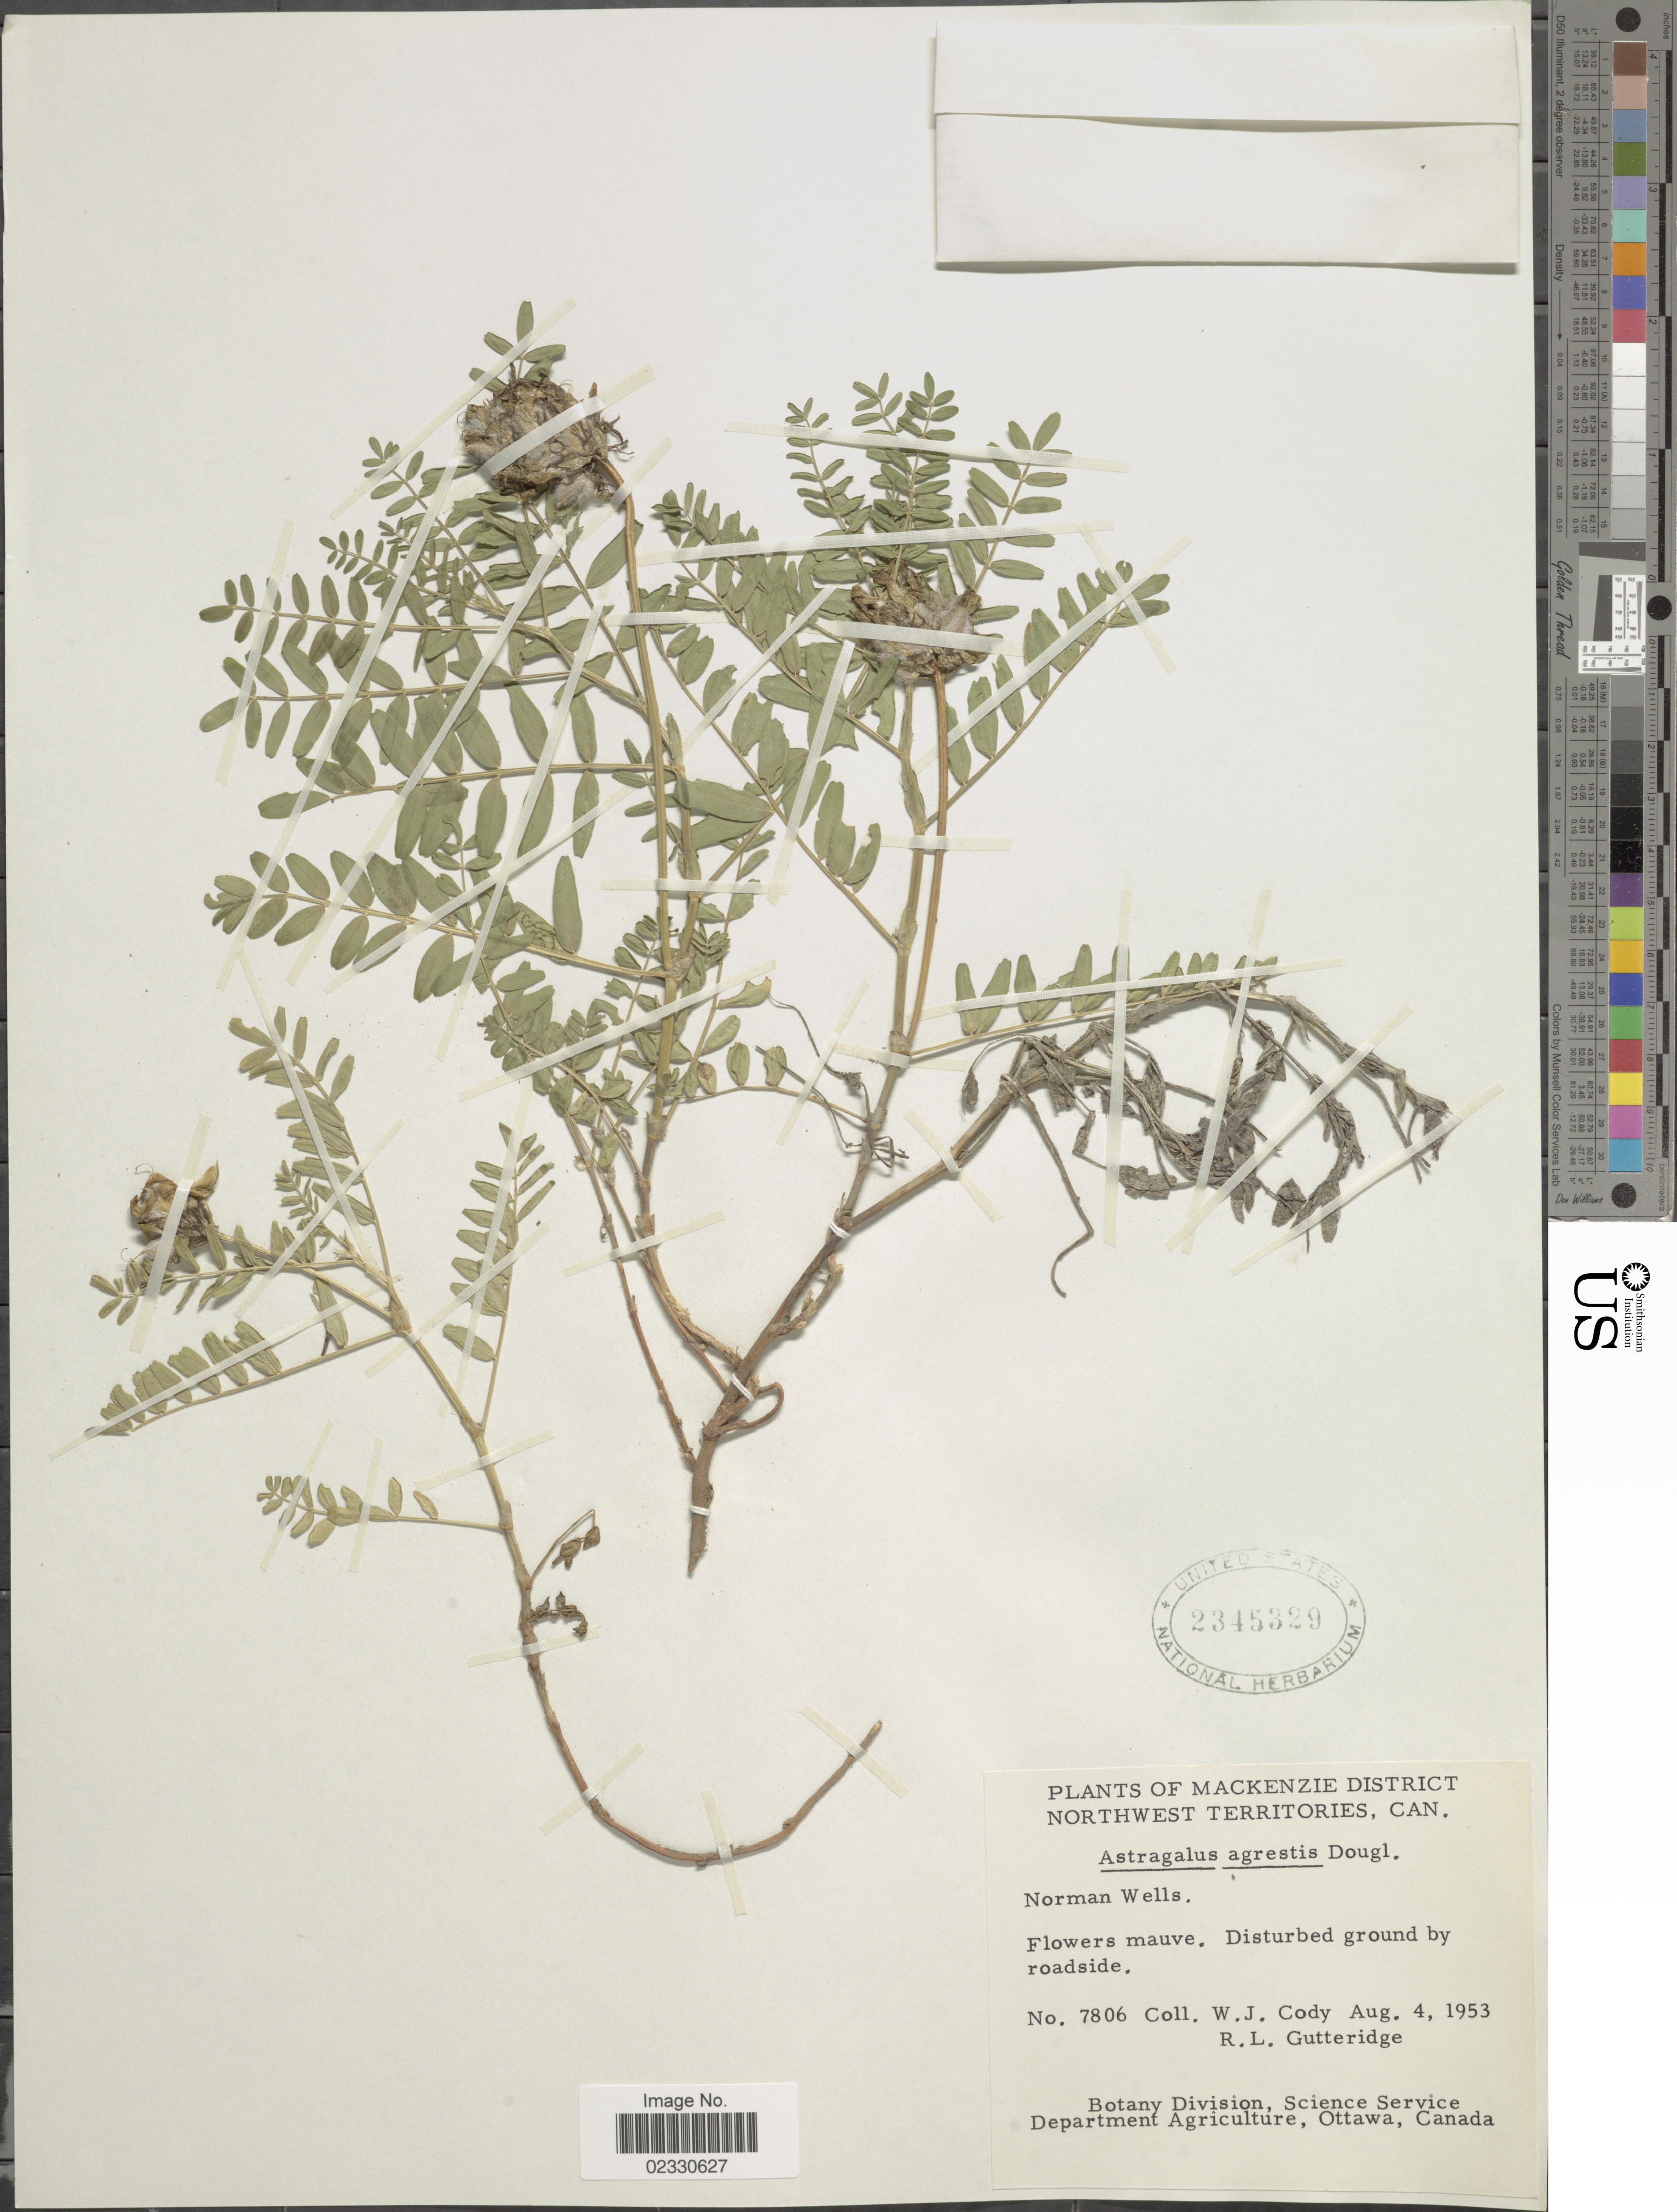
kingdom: Plantae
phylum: Tracheophyta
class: Magnoliopsida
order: Fabales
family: Fabaceae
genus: Astragalus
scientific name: Astragalus dasyglottis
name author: DC.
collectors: W. Cody & R. Gutteridge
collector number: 7806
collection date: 1953-08-04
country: Canada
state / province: Northwest Territories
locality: Mackenzie District, Northwest Territories, Can., Norman Wells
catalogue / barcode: US 2345329